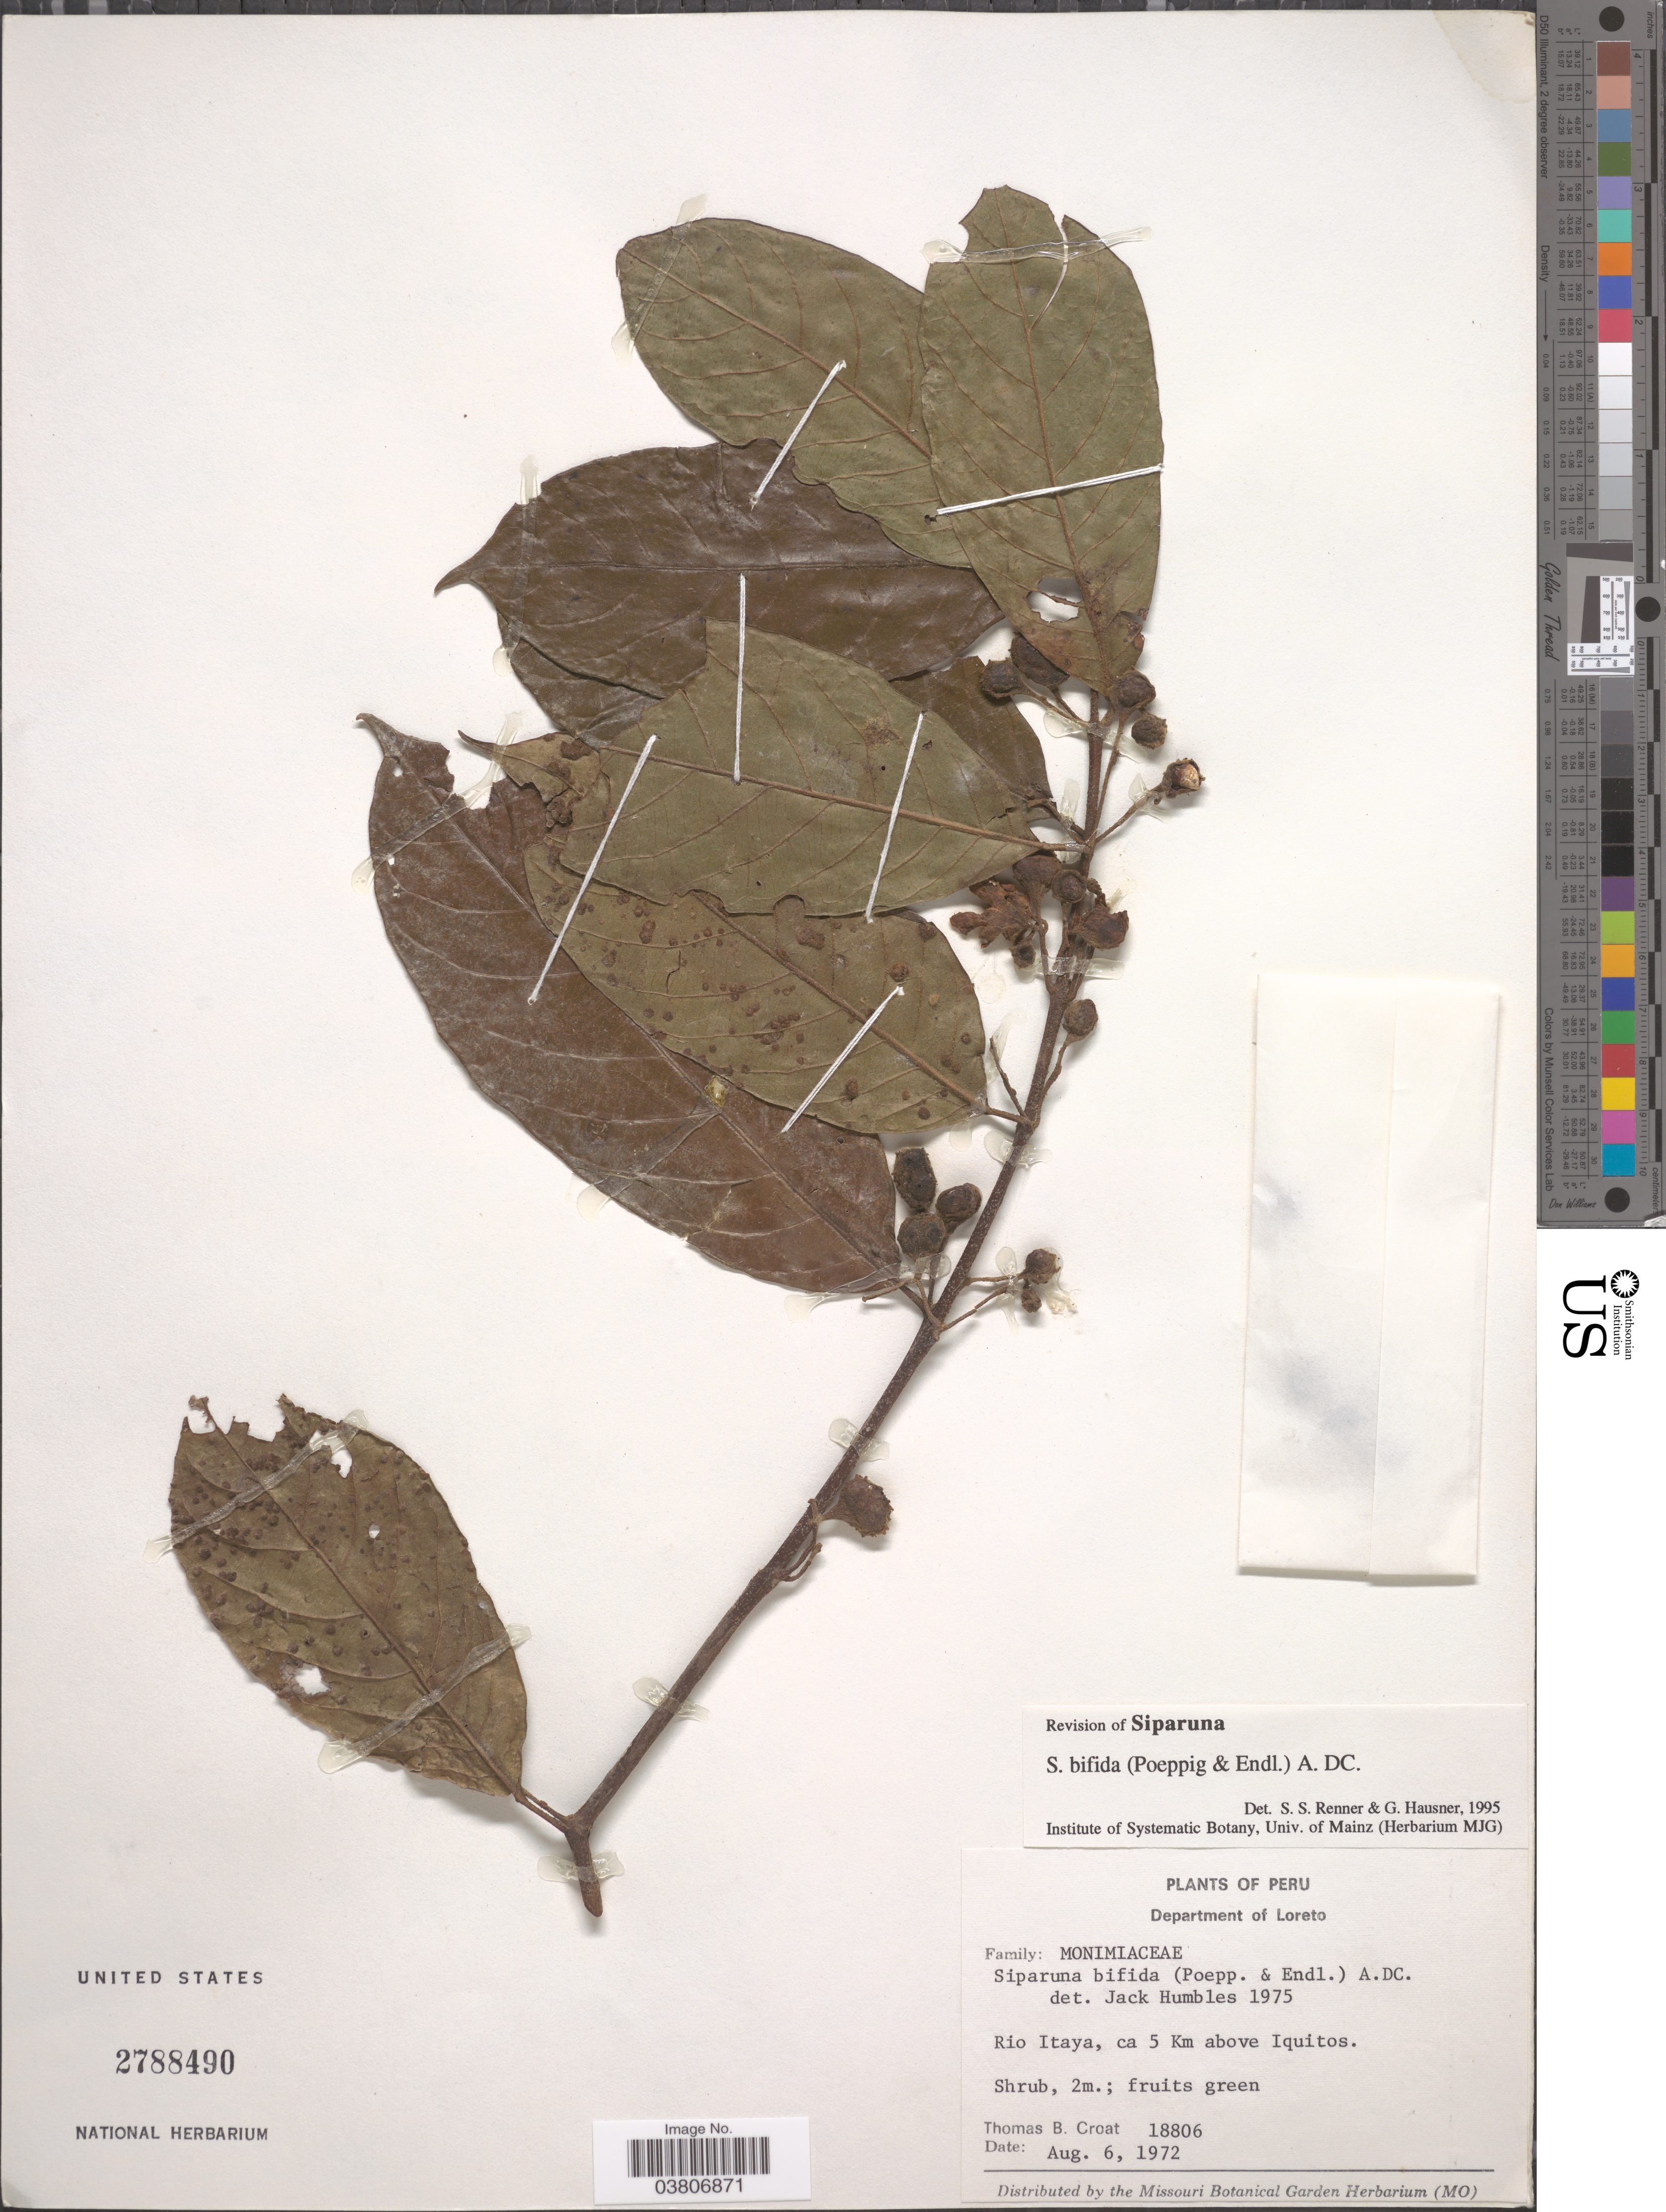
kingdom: Plantae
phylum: Tracheophyta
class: Magnoliopsida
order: Laurales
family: Siparunaceae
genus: Siparuna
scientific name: Siparuna bifida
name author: (Poepp. & Endl.) A. DC.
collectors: T. B. Croat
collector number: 18806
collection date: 1972-08-06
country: Peru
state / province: Loreto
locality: Department of Loreto. Rio Itaya, ca 5 Km above Iquitos.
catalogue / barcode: US 2788490